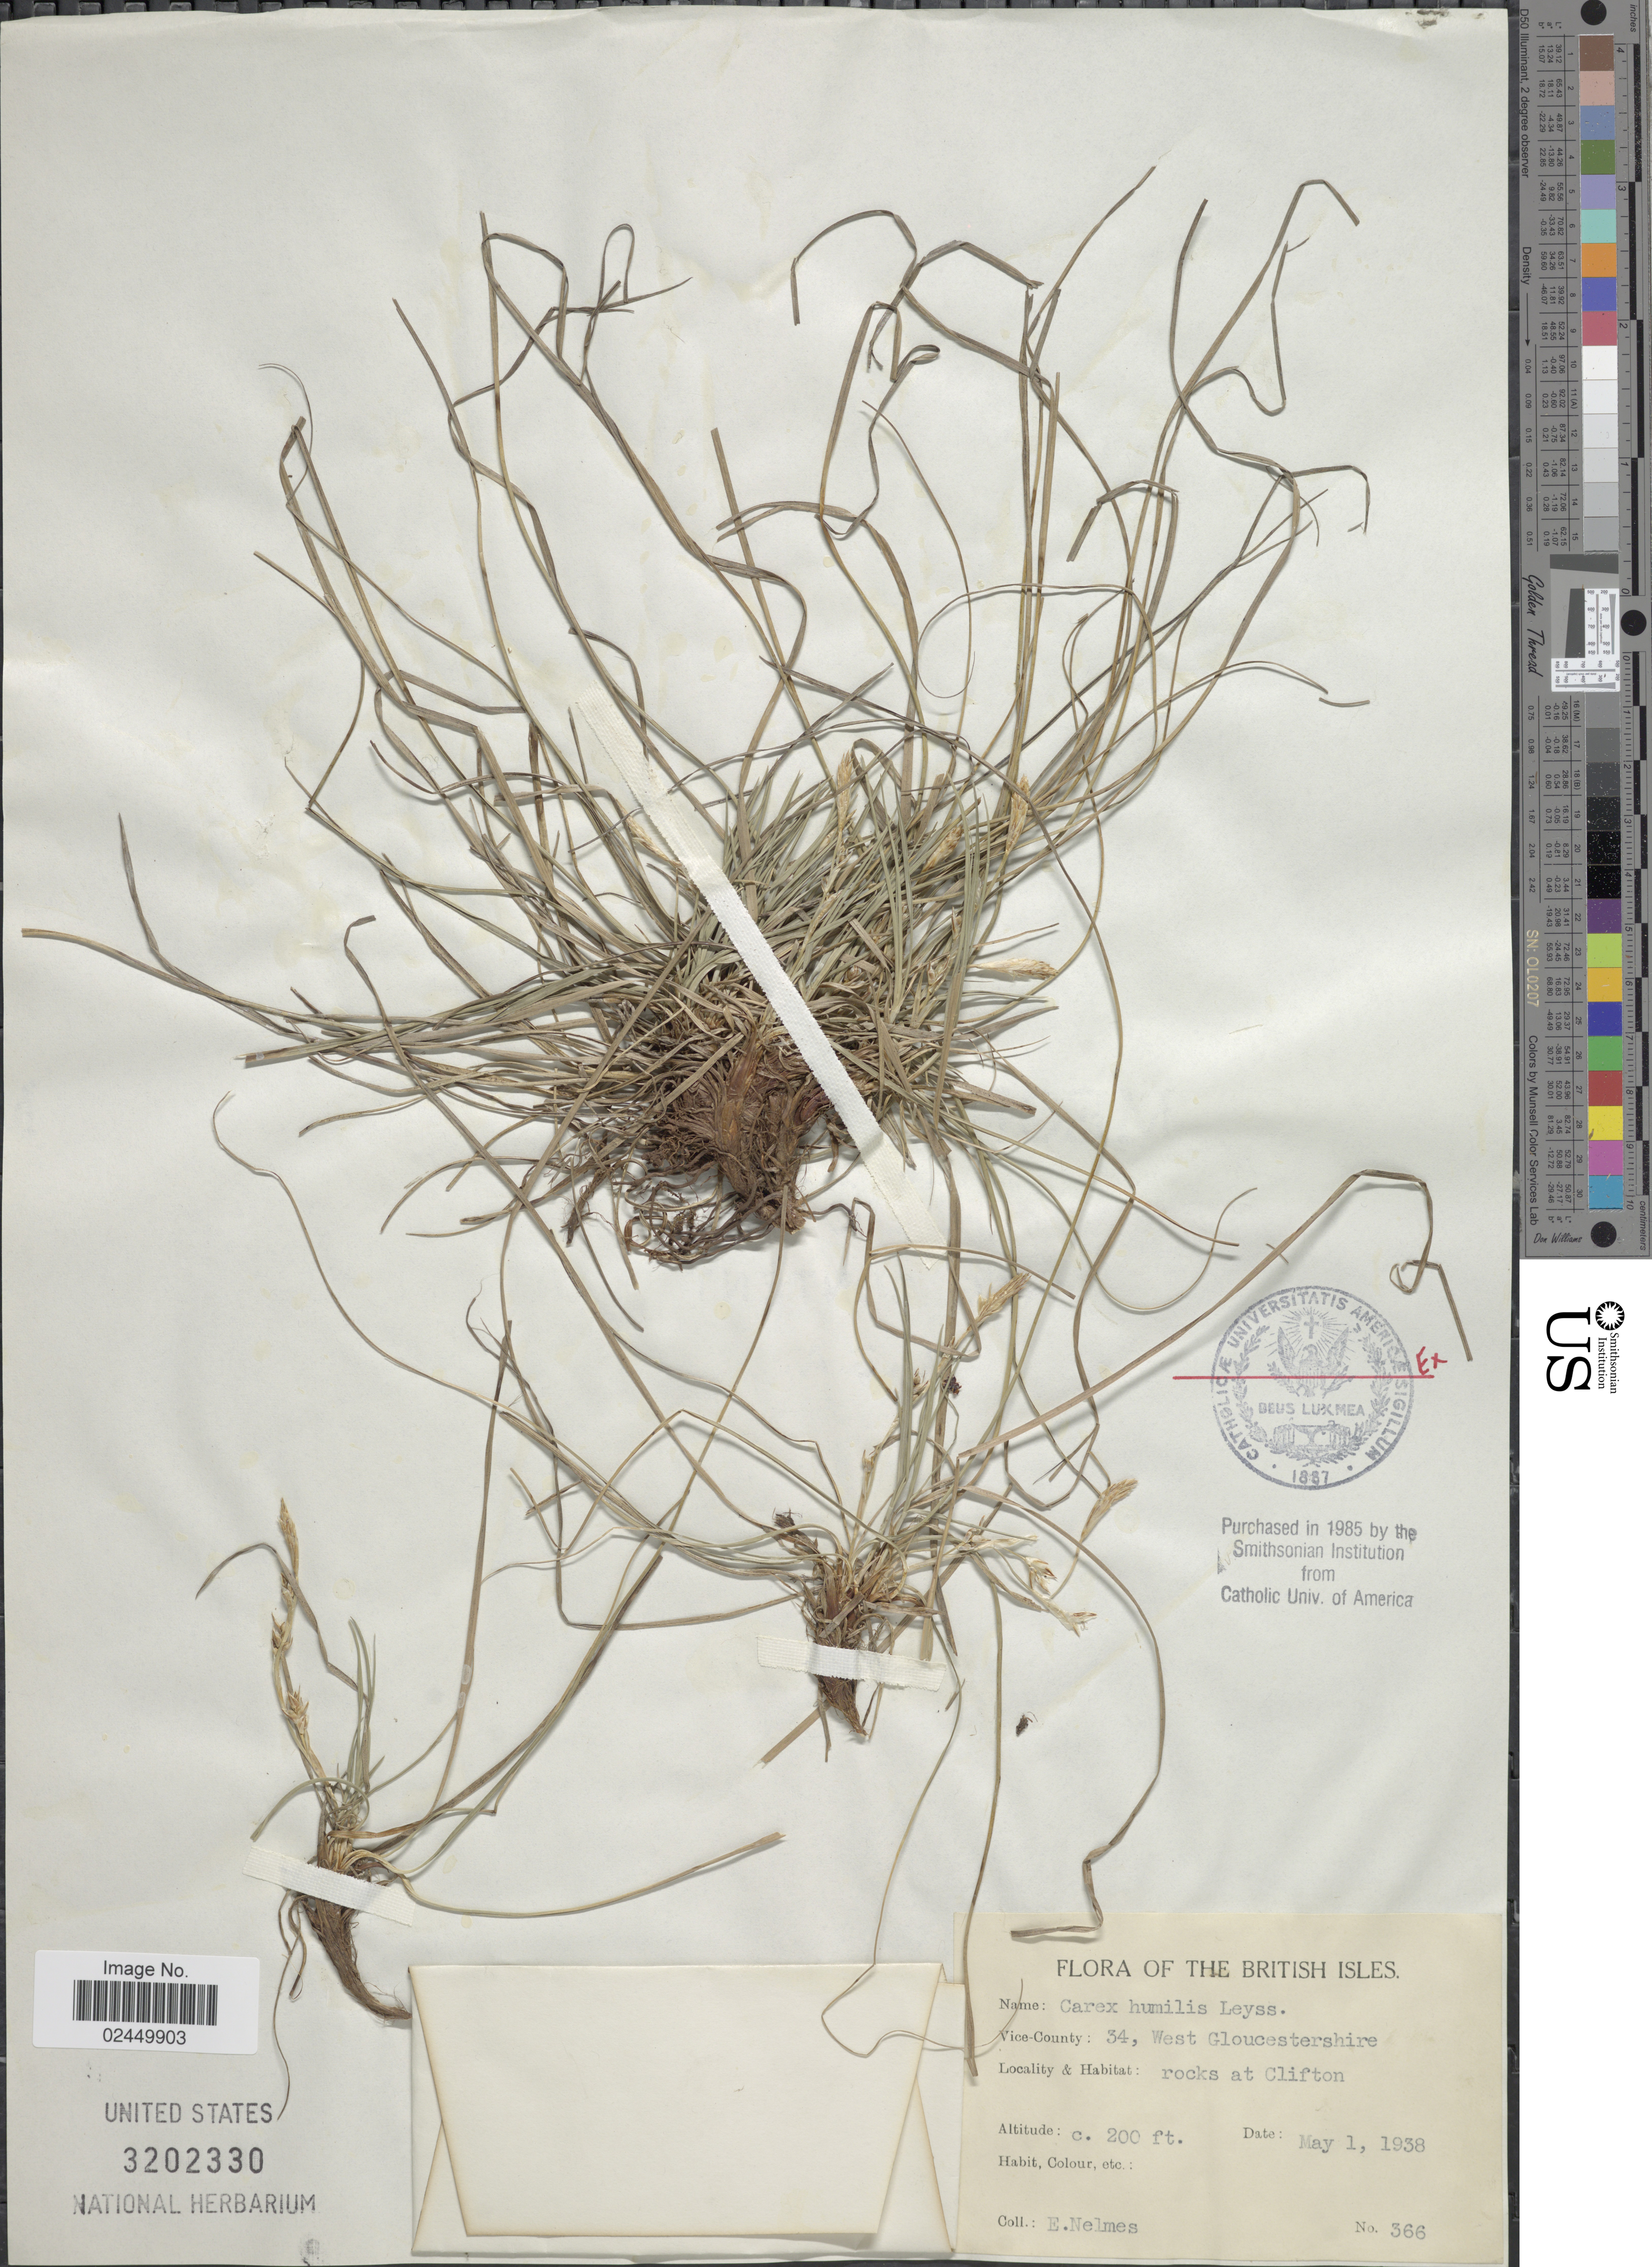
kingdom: Plantae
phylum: Tracheophyta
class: Liliopsida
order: Poales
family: Cyperaceae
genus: Carex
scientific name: Carex humilis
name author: Leyss.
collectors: E. Nelmes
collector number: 366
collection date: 1938-05-01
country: United Kingdom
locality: British Isles. 34, West Gloucestershire. Rocks at Clifton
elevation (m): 61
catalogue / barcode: US 3202330